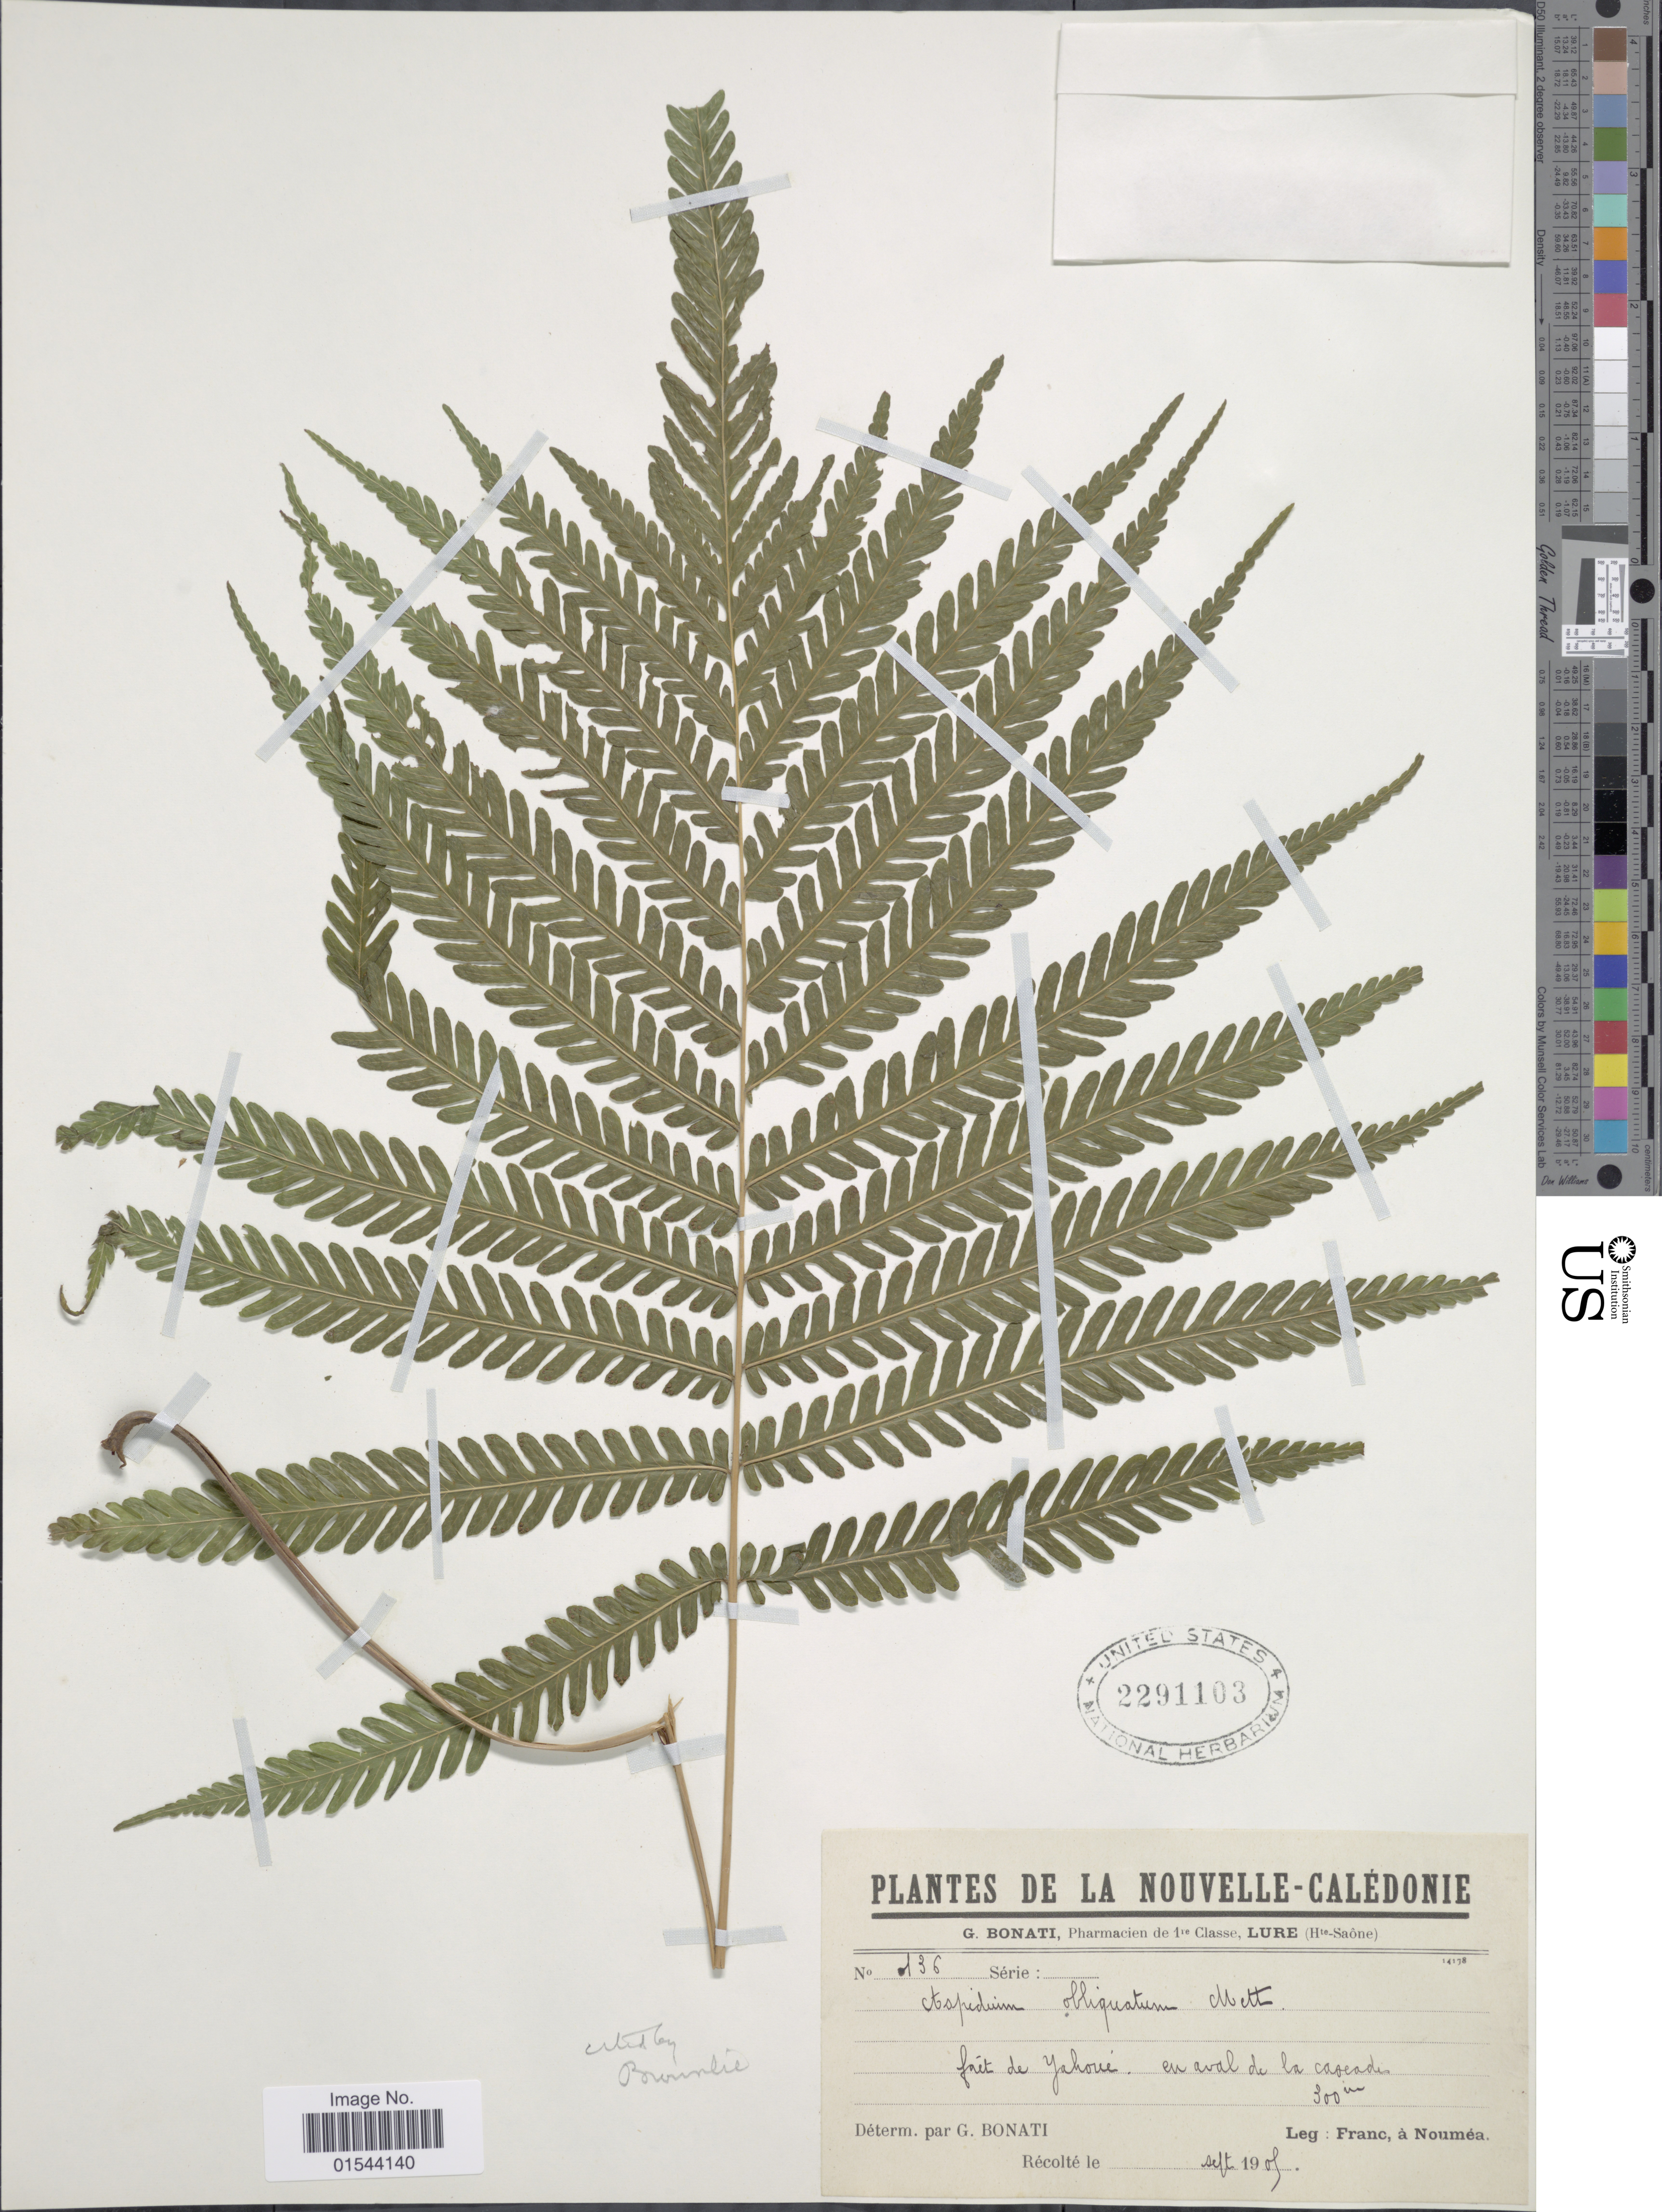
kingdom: Plantae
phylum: Tracheophyta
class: Polypodiopsida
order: Polypodiales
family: Thelypteridaceae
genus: Christella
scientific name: Christella harveyi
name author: (Mett.) Holttum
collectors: Franc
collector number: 136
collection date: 1909-09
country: New Caledonia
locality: Forêt de Yahoué, en aval de cascades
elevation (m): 300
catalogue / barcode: US 2291103